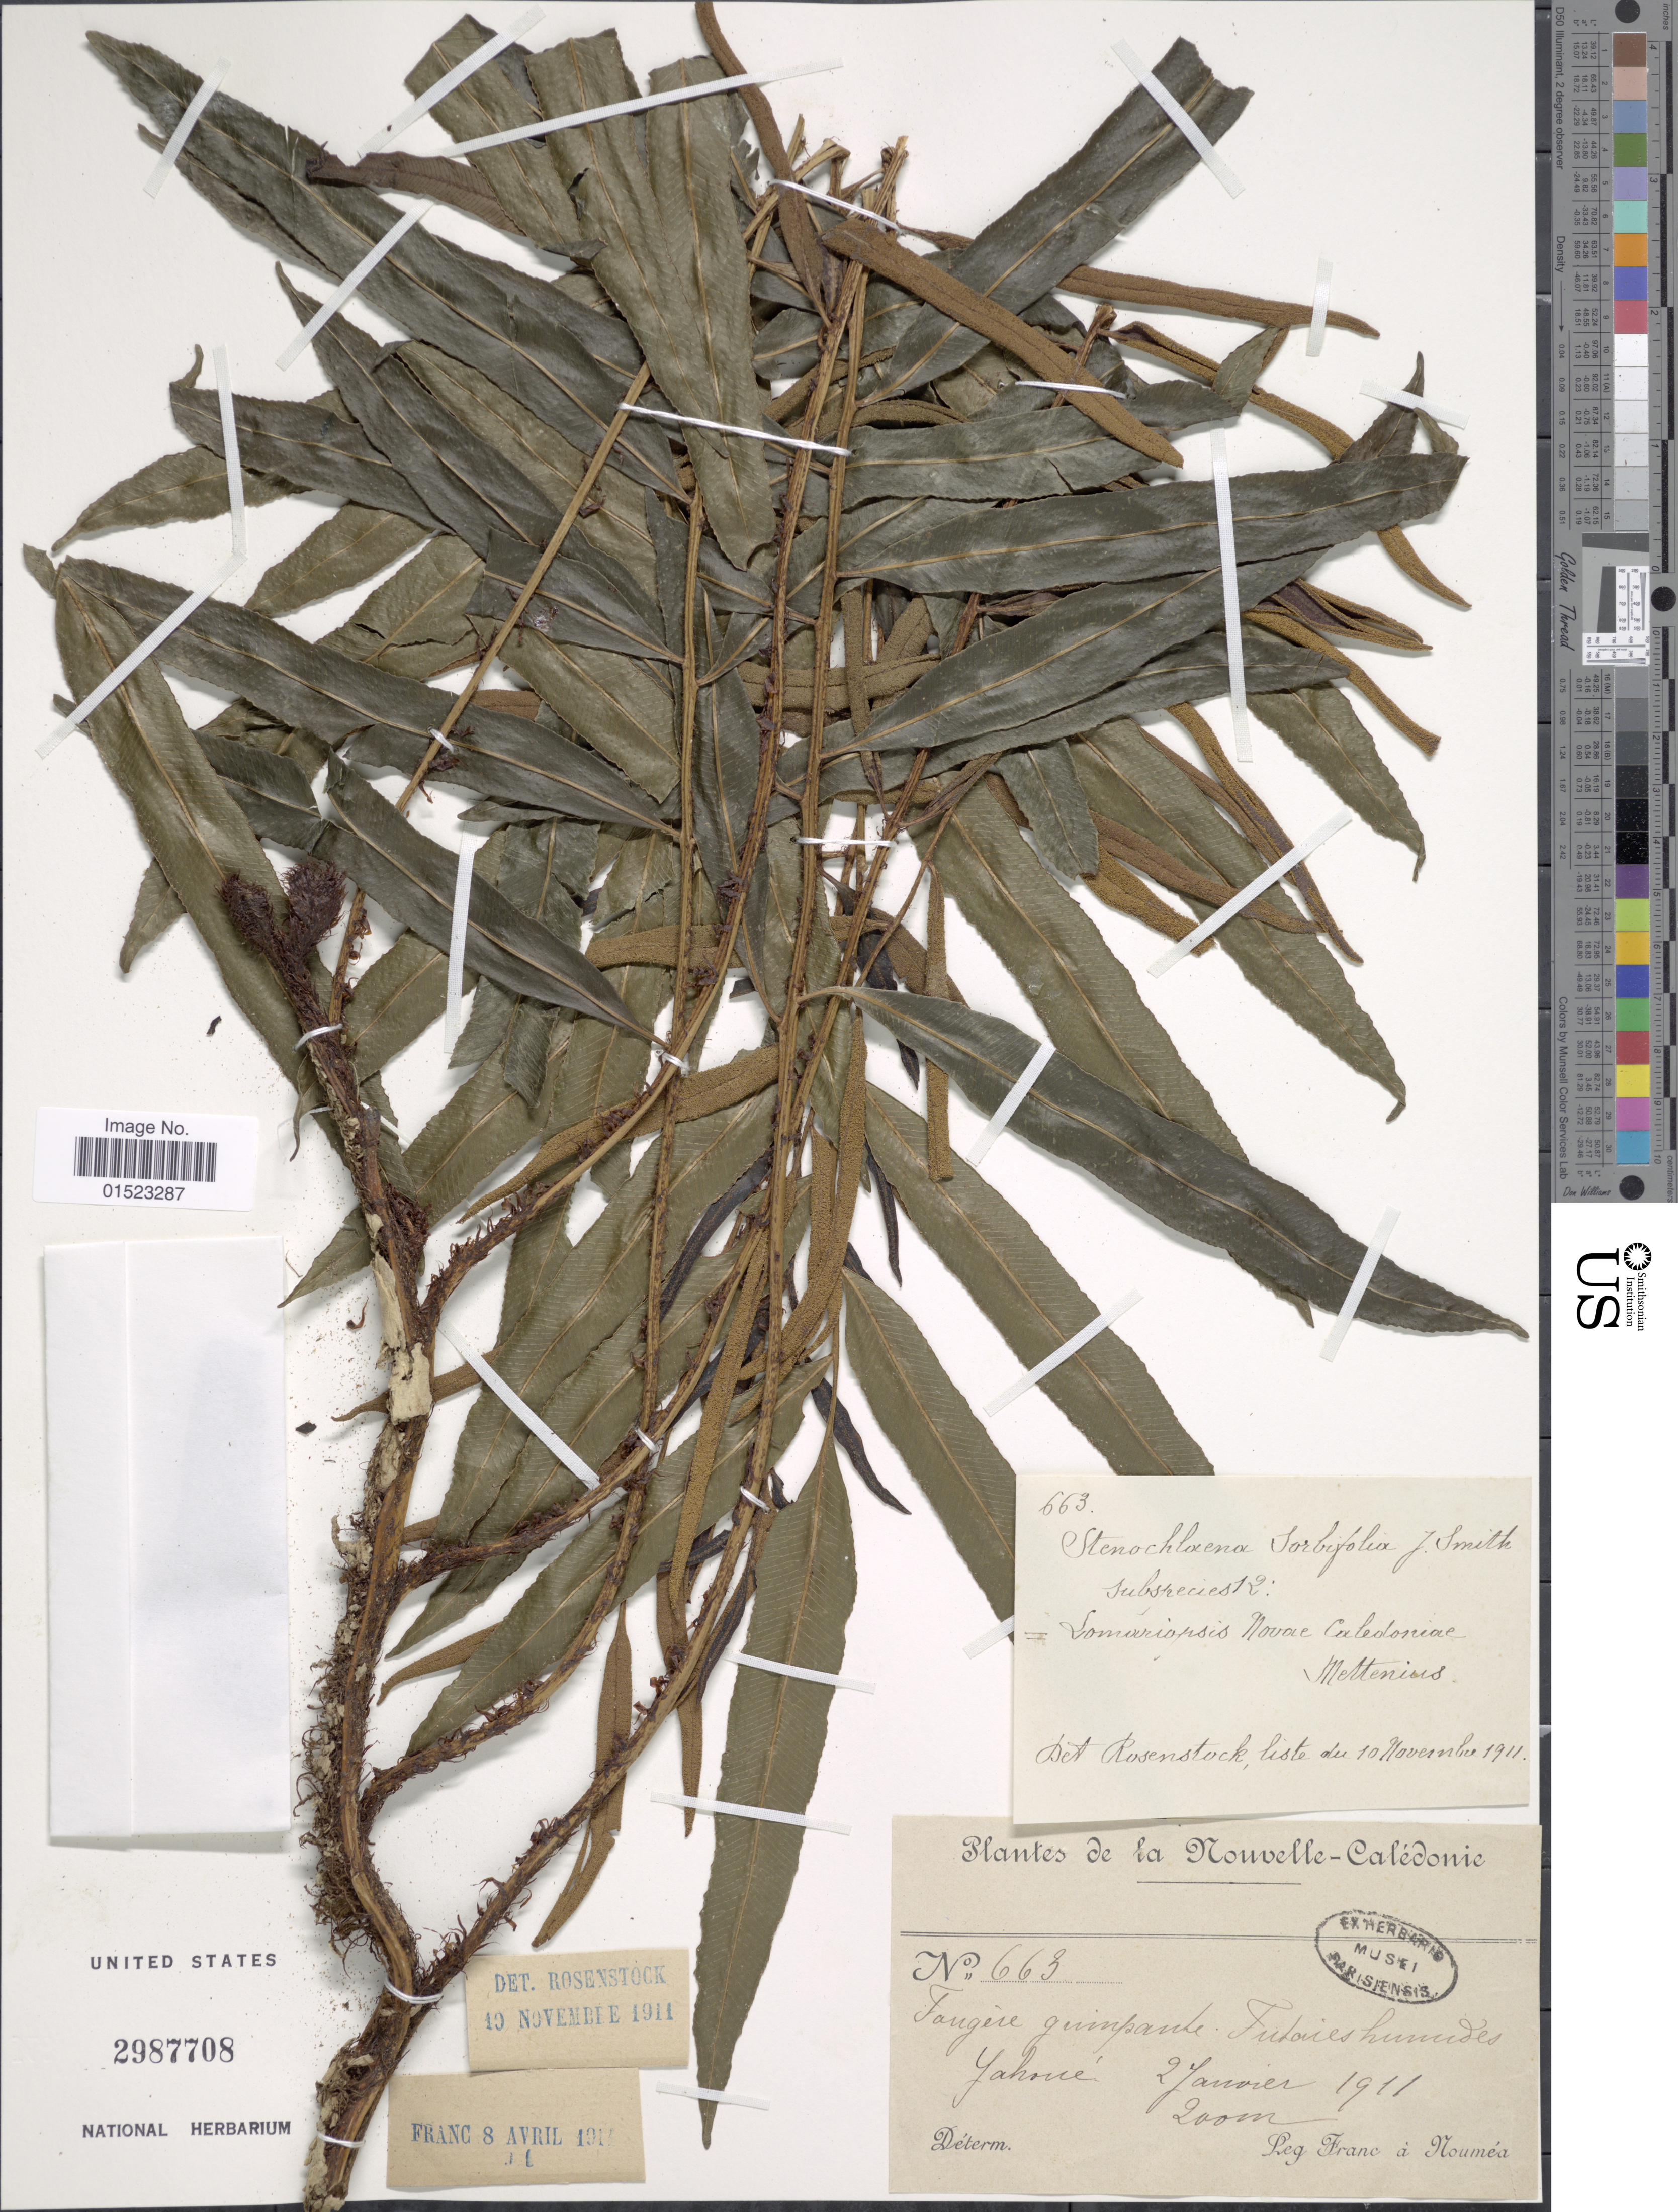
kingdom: Plantae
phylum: Tracheophyta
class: Polypodiopsida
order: Polypodiales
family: Blechnaceae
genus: Stenochlaena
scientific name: Stenochlaena sorbifolia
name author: (L.) J. Sm.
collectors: Franc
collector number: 663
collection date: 1911-01-02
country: New Caledonia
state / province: South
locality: Yahoué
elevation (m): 200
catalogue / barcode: US 2987708